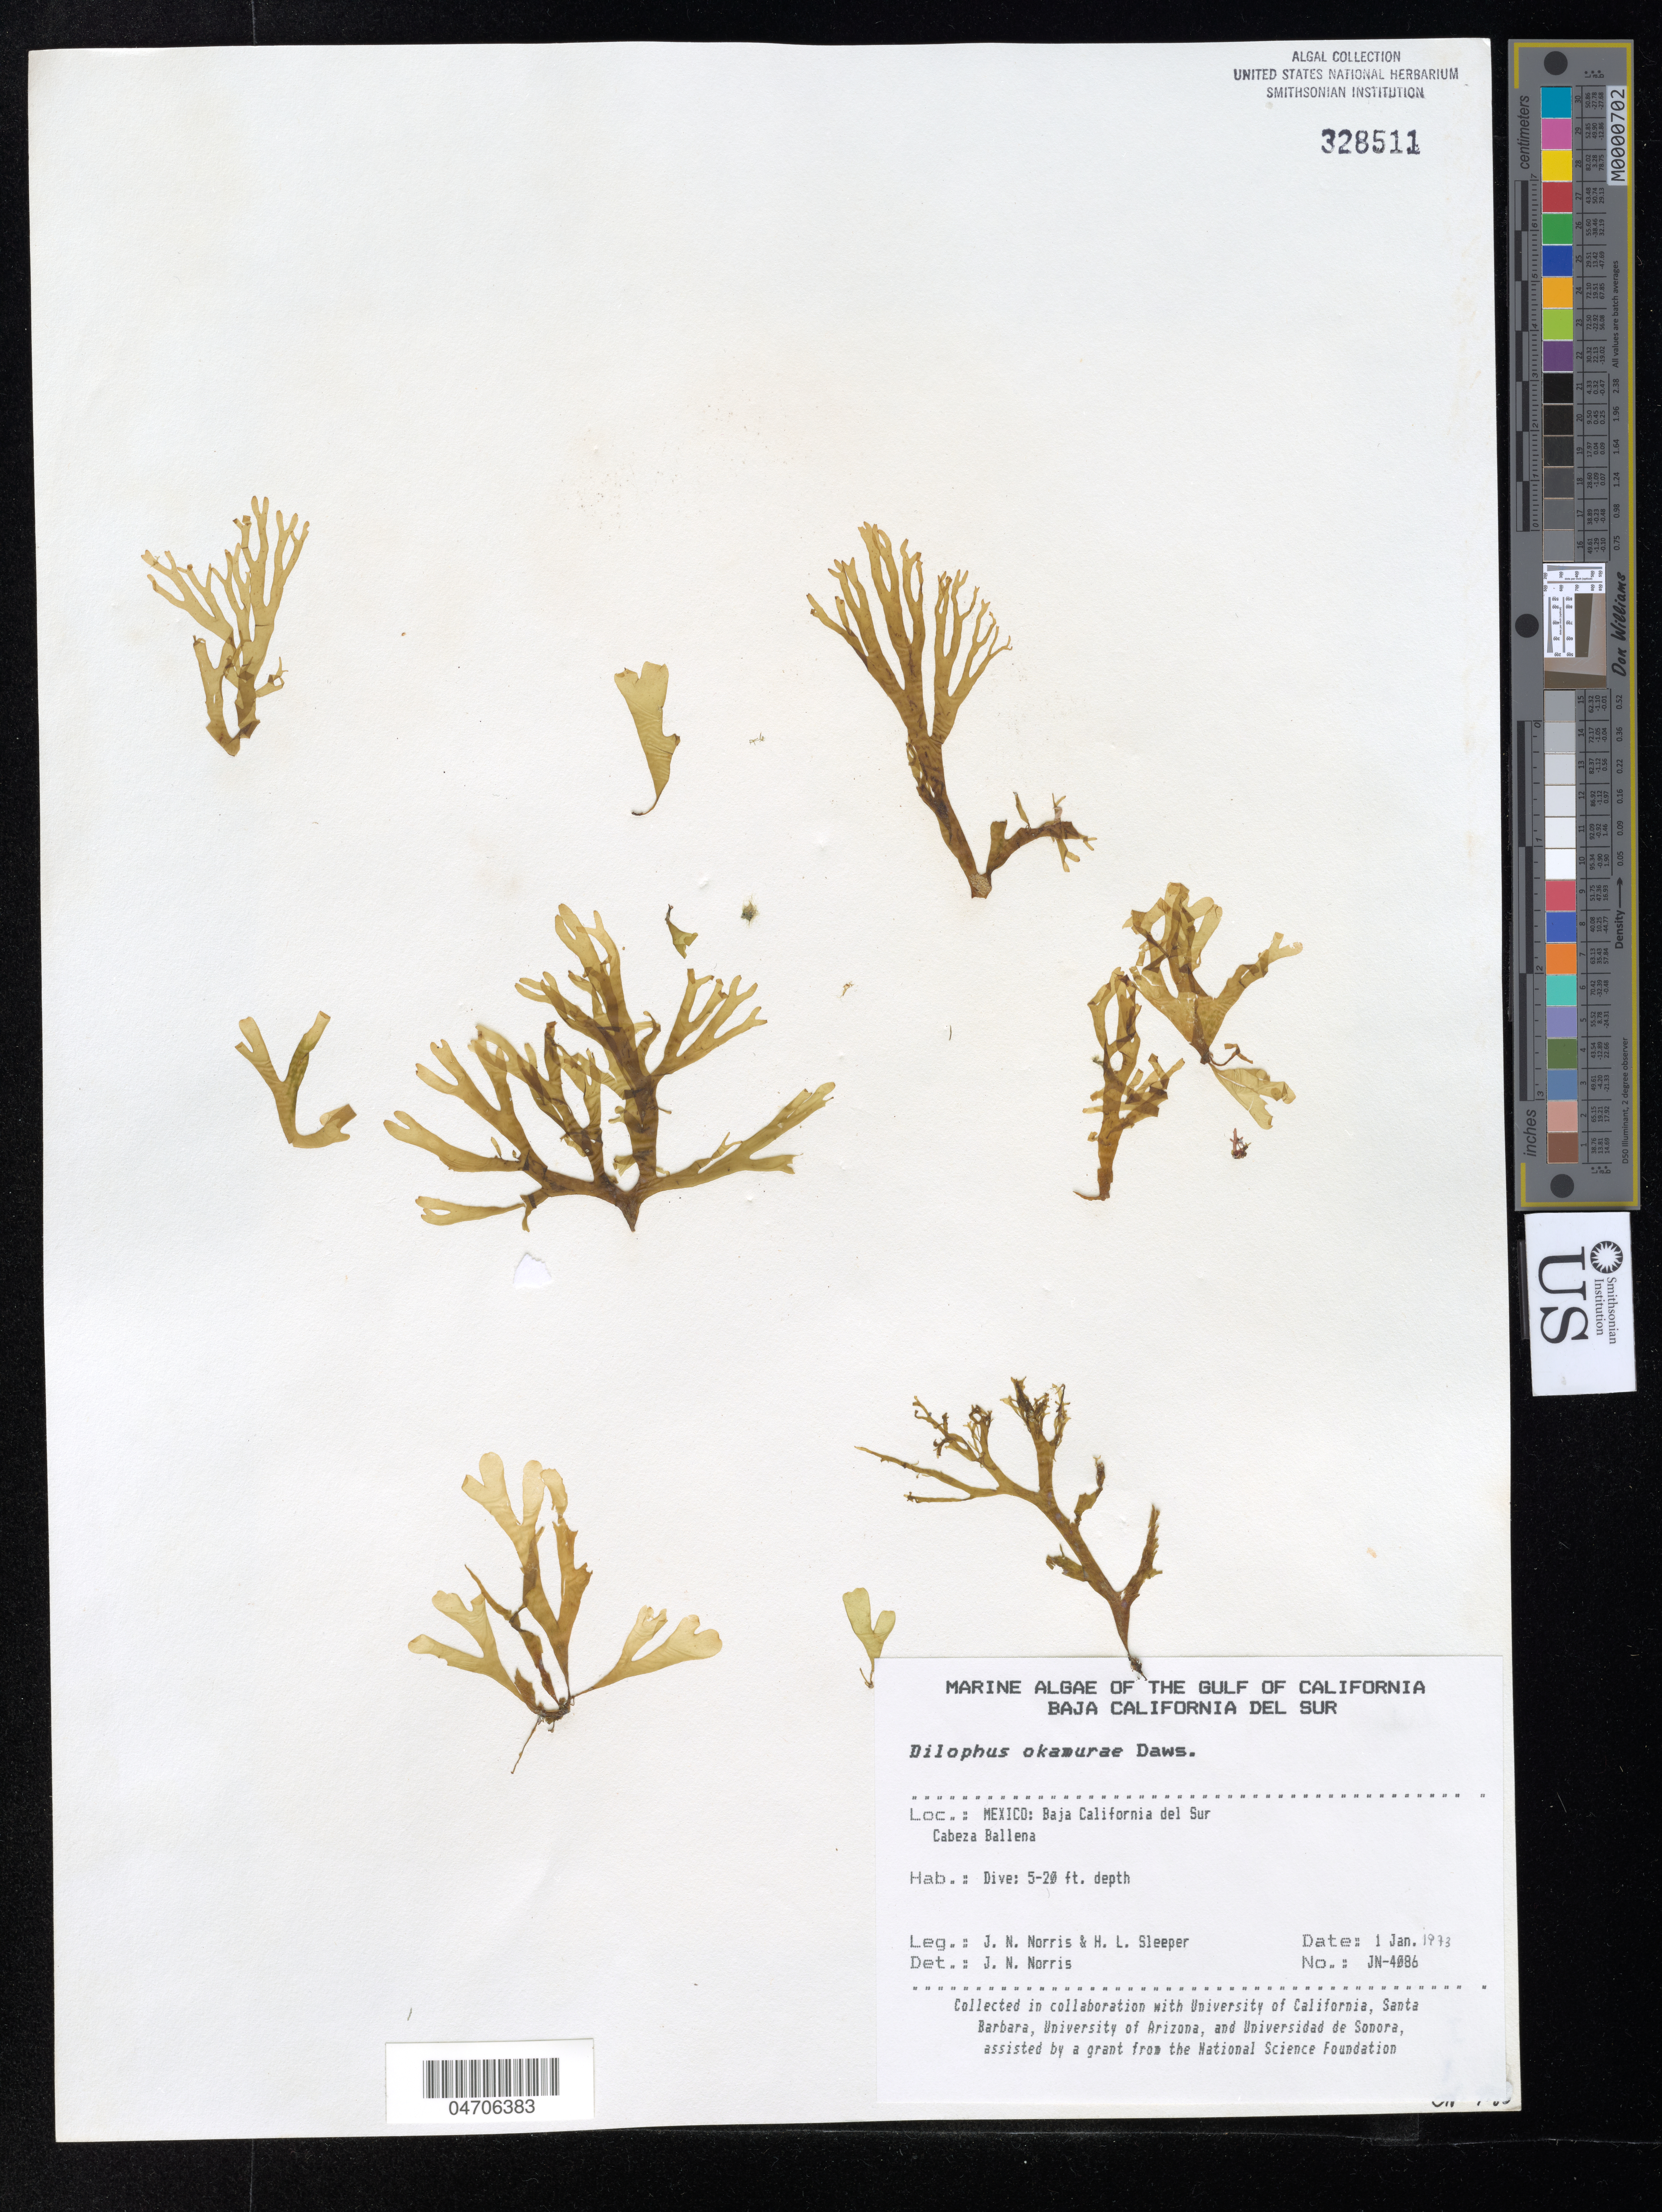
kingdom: Chromista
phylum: Ochrophyta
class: Phaeophyceae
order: Dictyotales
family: Dictyotaceae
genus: Rugulopteryx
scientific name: Rugulopteryx okamurae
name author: (E.Y. Dawson) I.K. Hwang et al.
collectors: J. Norris & H. Sleeper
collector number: JN-4086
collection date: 1973-01-01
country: Mexico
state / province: Baja California Sur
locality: The Gulf of California. Baja California del Sur. Cabeza Ballena.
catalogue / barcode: US 328511